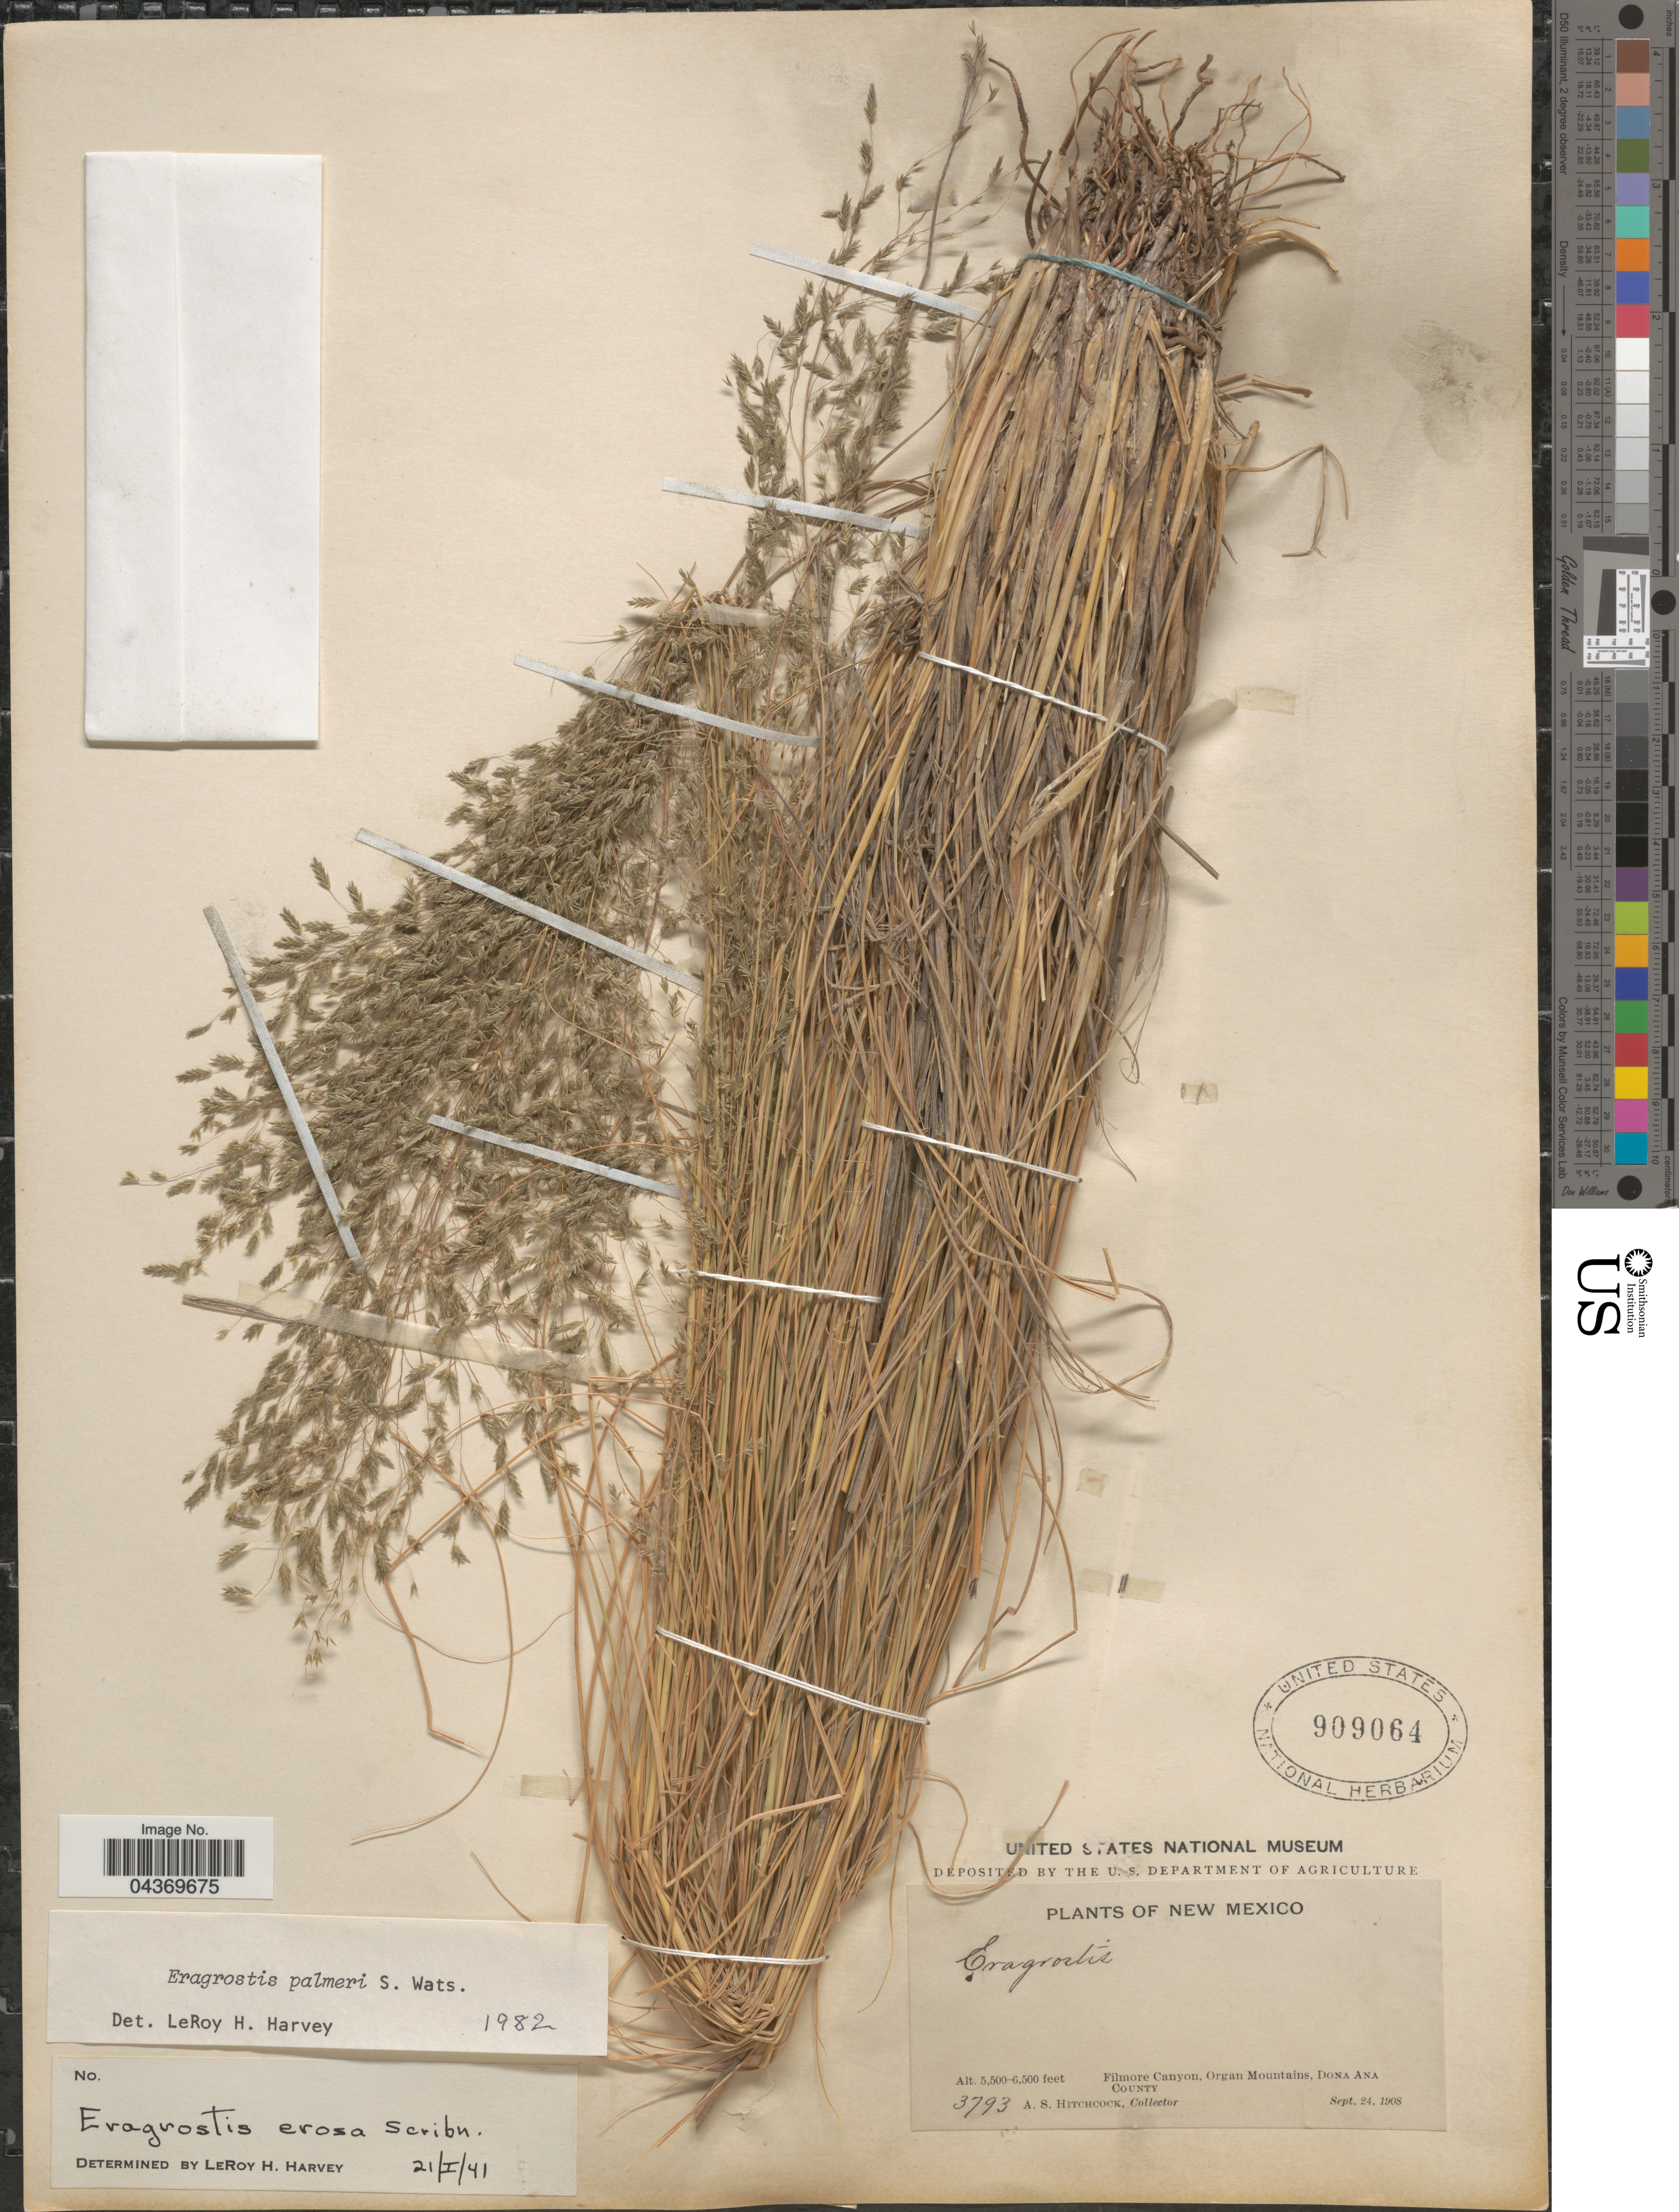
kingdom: Plantae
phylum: Tracheophyta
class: Liliopsida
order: Poales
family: Poaceae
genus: Eragrostis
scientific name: Eragrostis palmeri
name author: S. Watson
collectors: A. S. Hitchcock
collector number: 3793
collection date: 1908-09-24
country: United States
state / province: New Mexico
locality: Filmore Canyon, Organ Mountains, Dona Ana County.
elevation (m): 1676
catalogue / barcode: US 909064